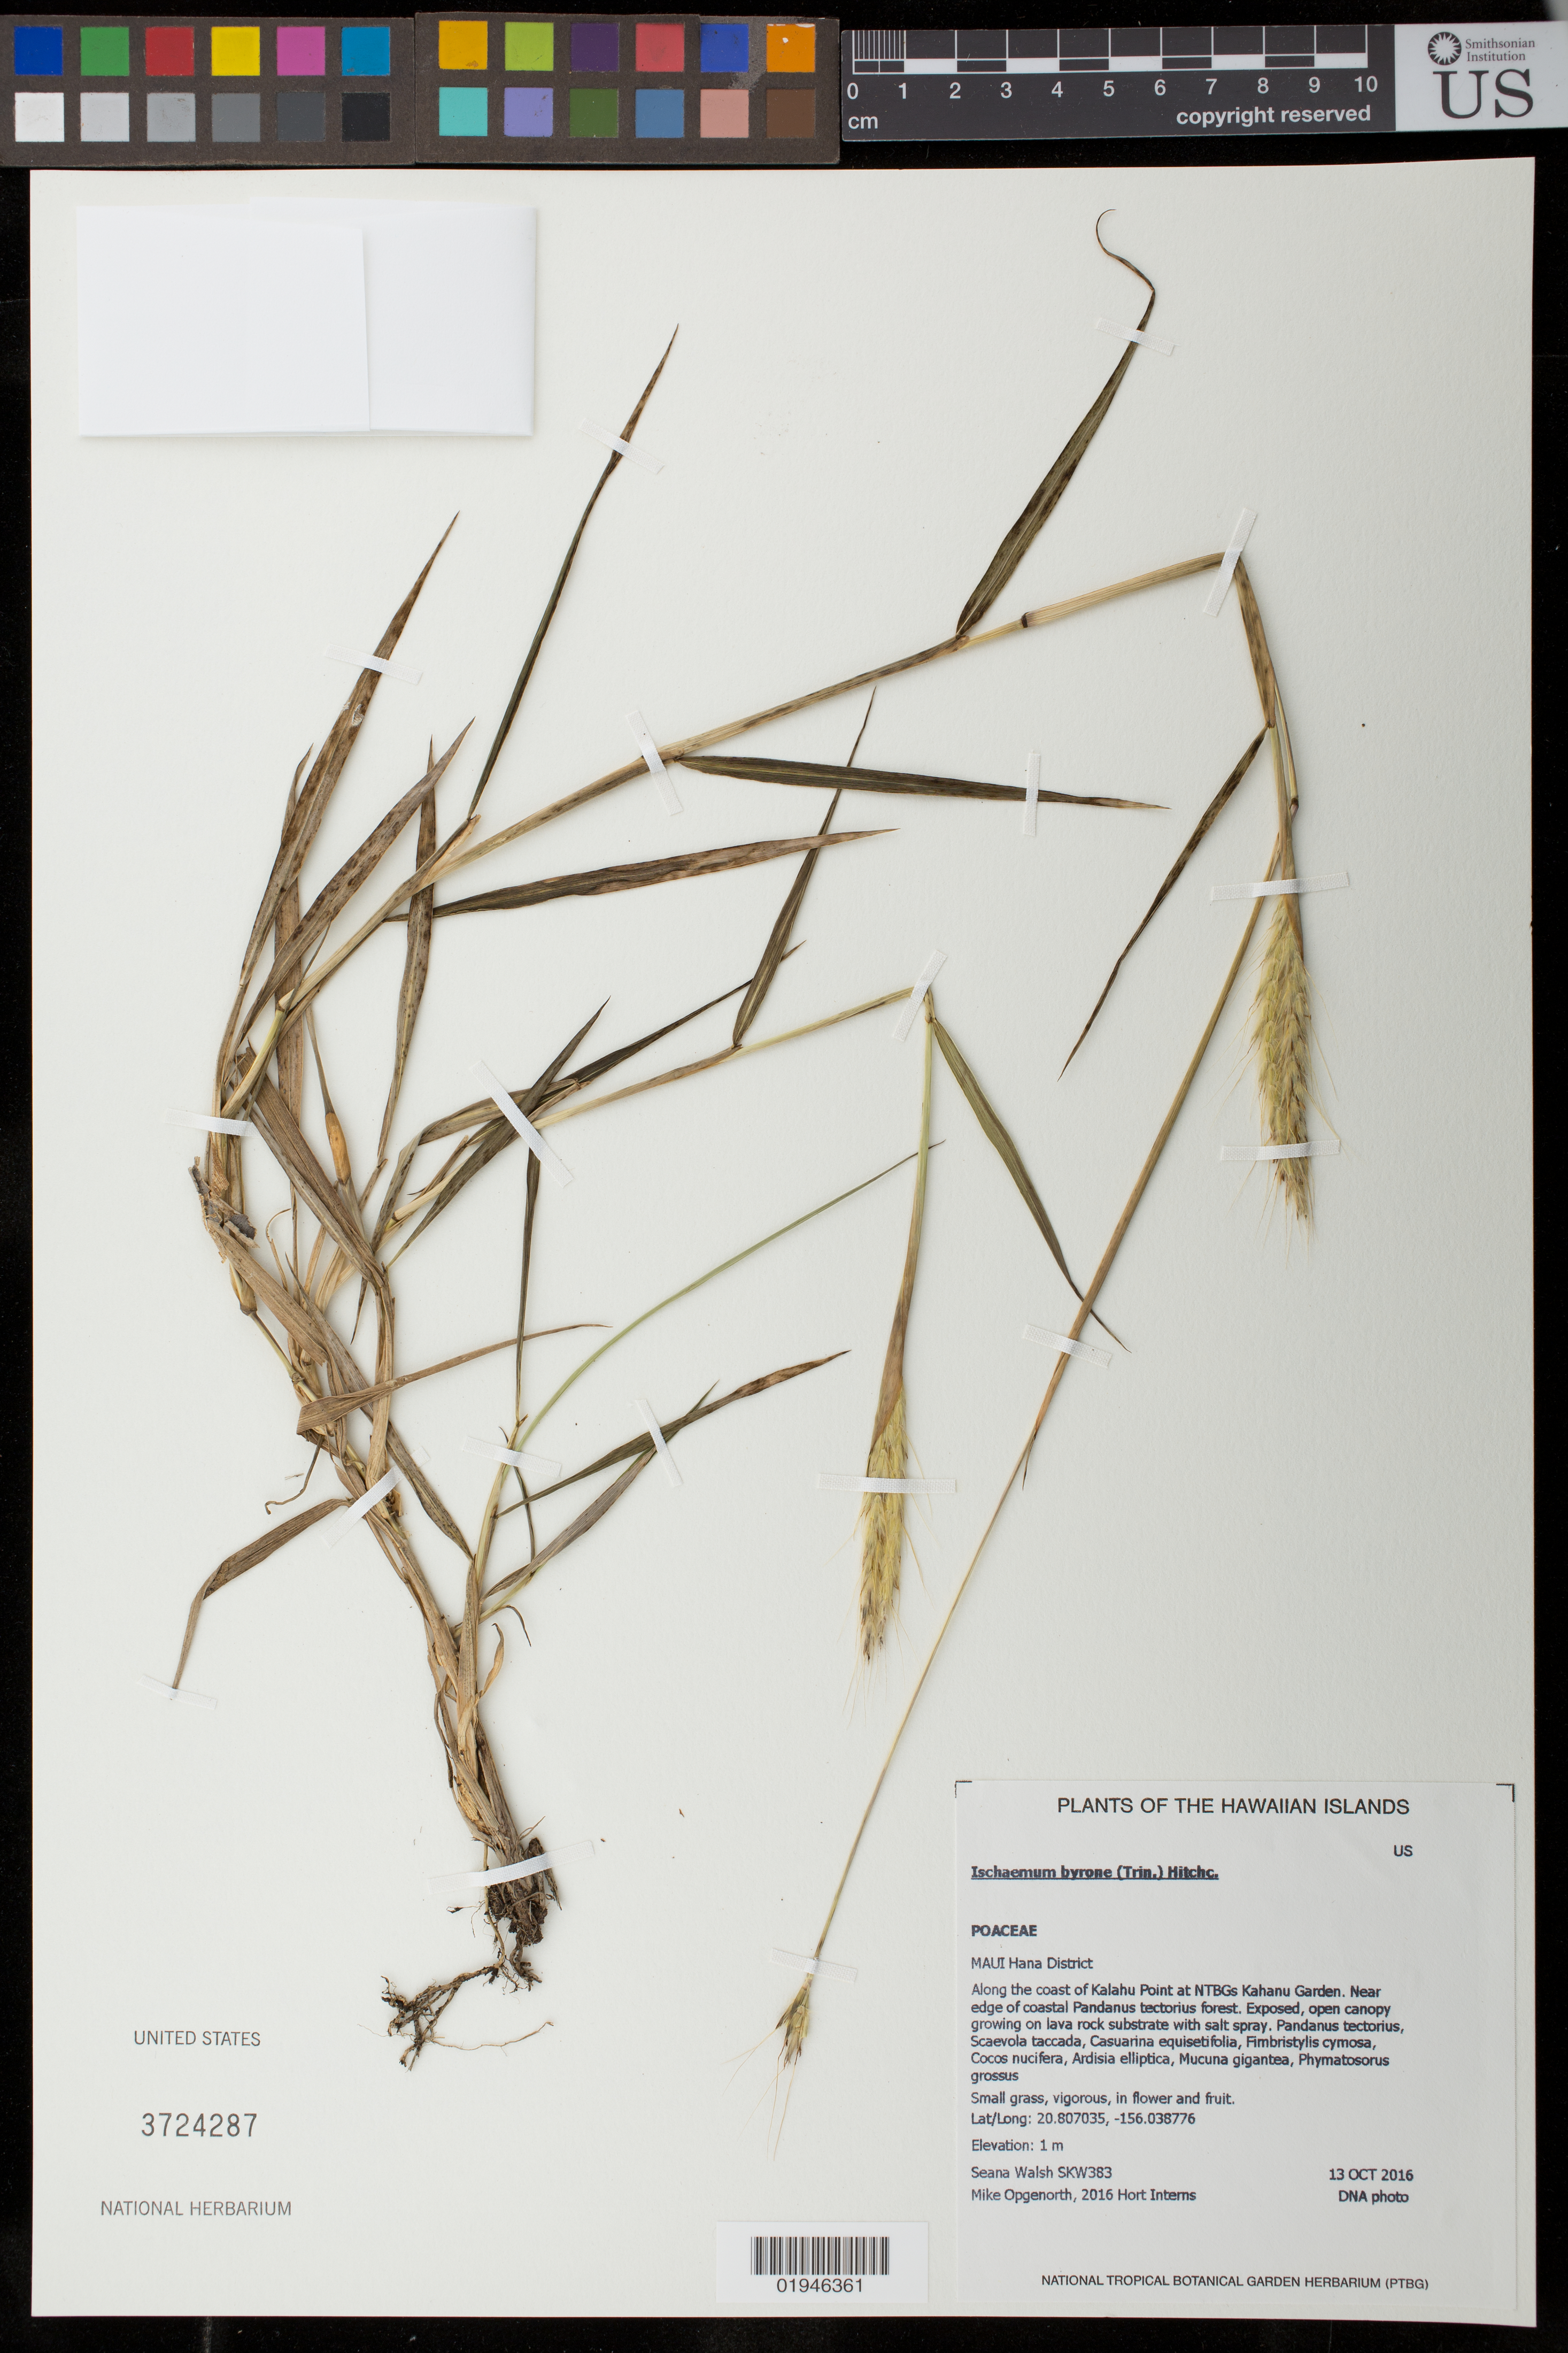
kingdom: Plantae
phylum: Tracheophyta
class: Liliopsida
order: Poales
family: Poaceae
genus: Ischaemum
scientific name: Ischaemum byrone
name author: (Trin.) Hitchc.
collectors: S. Walsh, M. Opgenorth & et al.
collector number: SKW383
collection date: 2016-10-13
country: United States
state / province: Hawaii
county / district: Maui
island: Maui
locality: Hana District, along the coast of Kalahu Point at NTBG, Kahanu Garden, near edge of coastal forest.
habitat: Exposed, open canopy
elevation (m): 1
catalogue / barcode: US 3724287